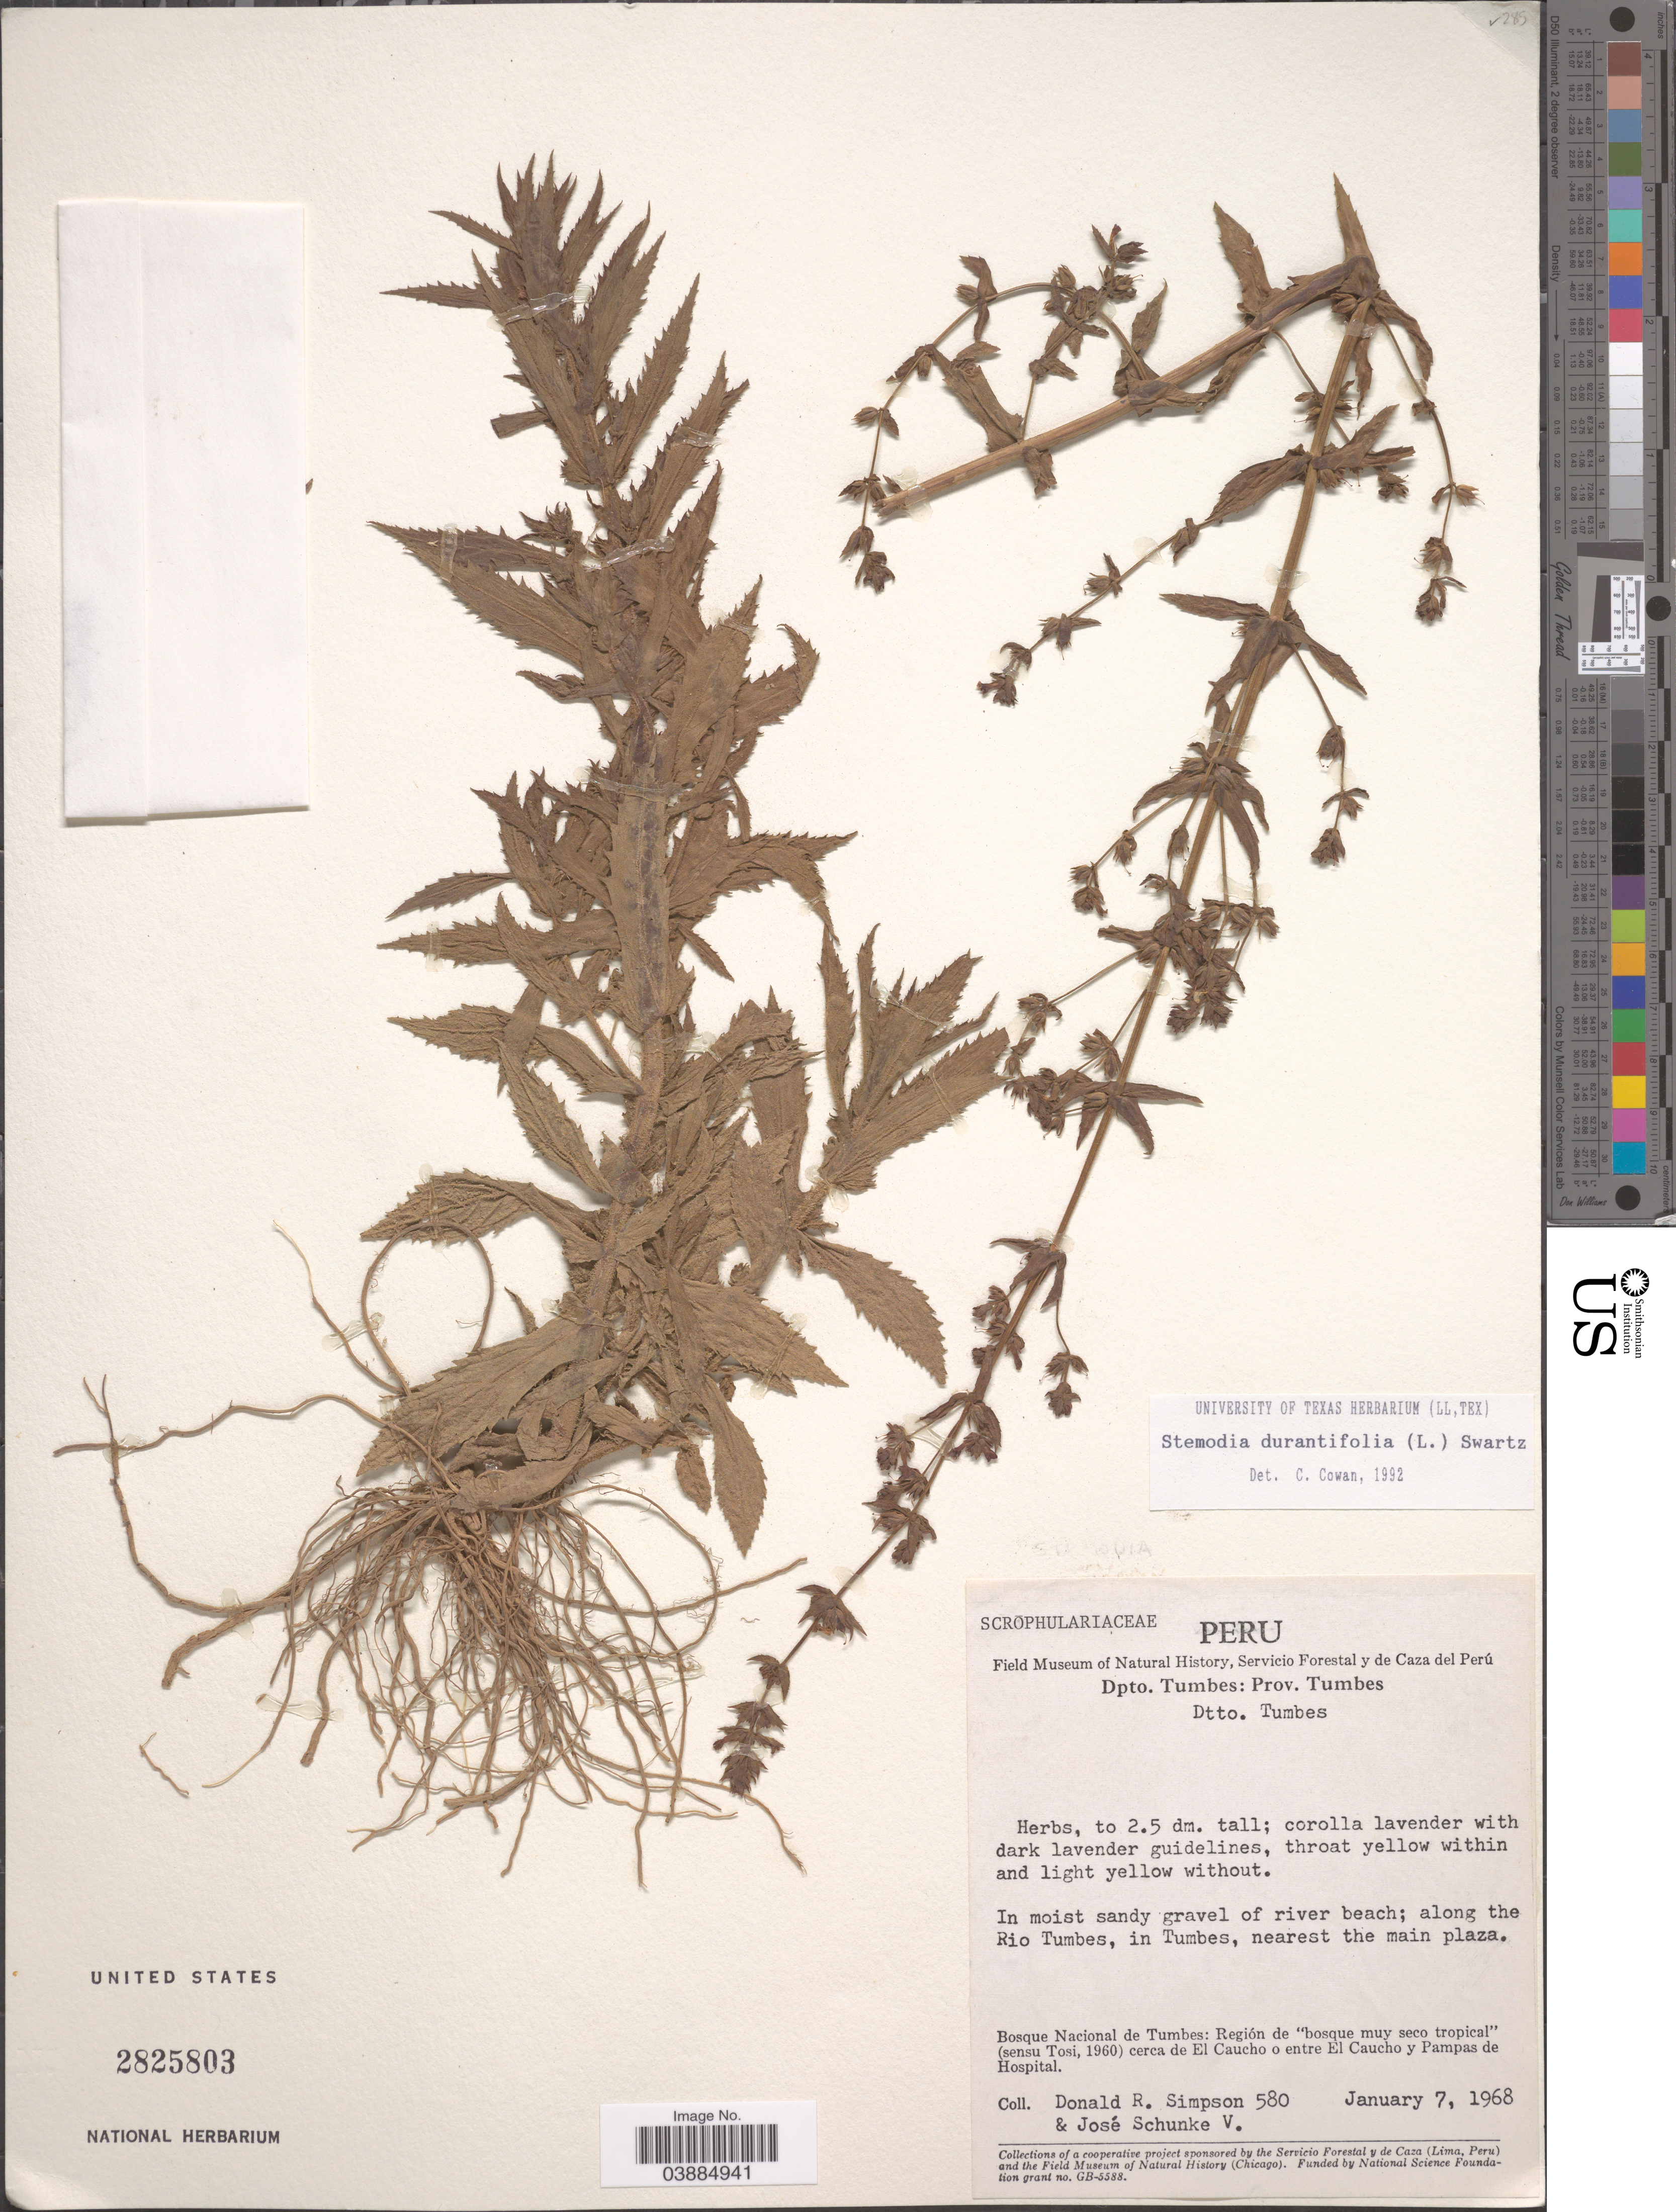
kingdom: Plantae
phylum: Tracheophyta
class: Magnoliopsida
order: Lamiales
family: Plantaginaceae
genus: Stemodia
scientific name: Stemodia durantifolia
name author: (L.) Sw.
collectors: D. R. Simpson & J. Schunke Vigo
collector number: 580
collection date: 1968-01-07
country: Peru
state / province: Tumbes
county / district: Tumbes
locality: Dpto. Tumbes: Prov. Tumbes. Dtto. Tumbes. Along the Rio Tumbes, in Tumbes, nearest the main plaza. Bosque Nacional de Tumbes: Regíon de "bosque muy seco tropical" cerca de El Caucho o entre El Caucho y Pampas de Hospital.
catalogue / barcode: US 2825803